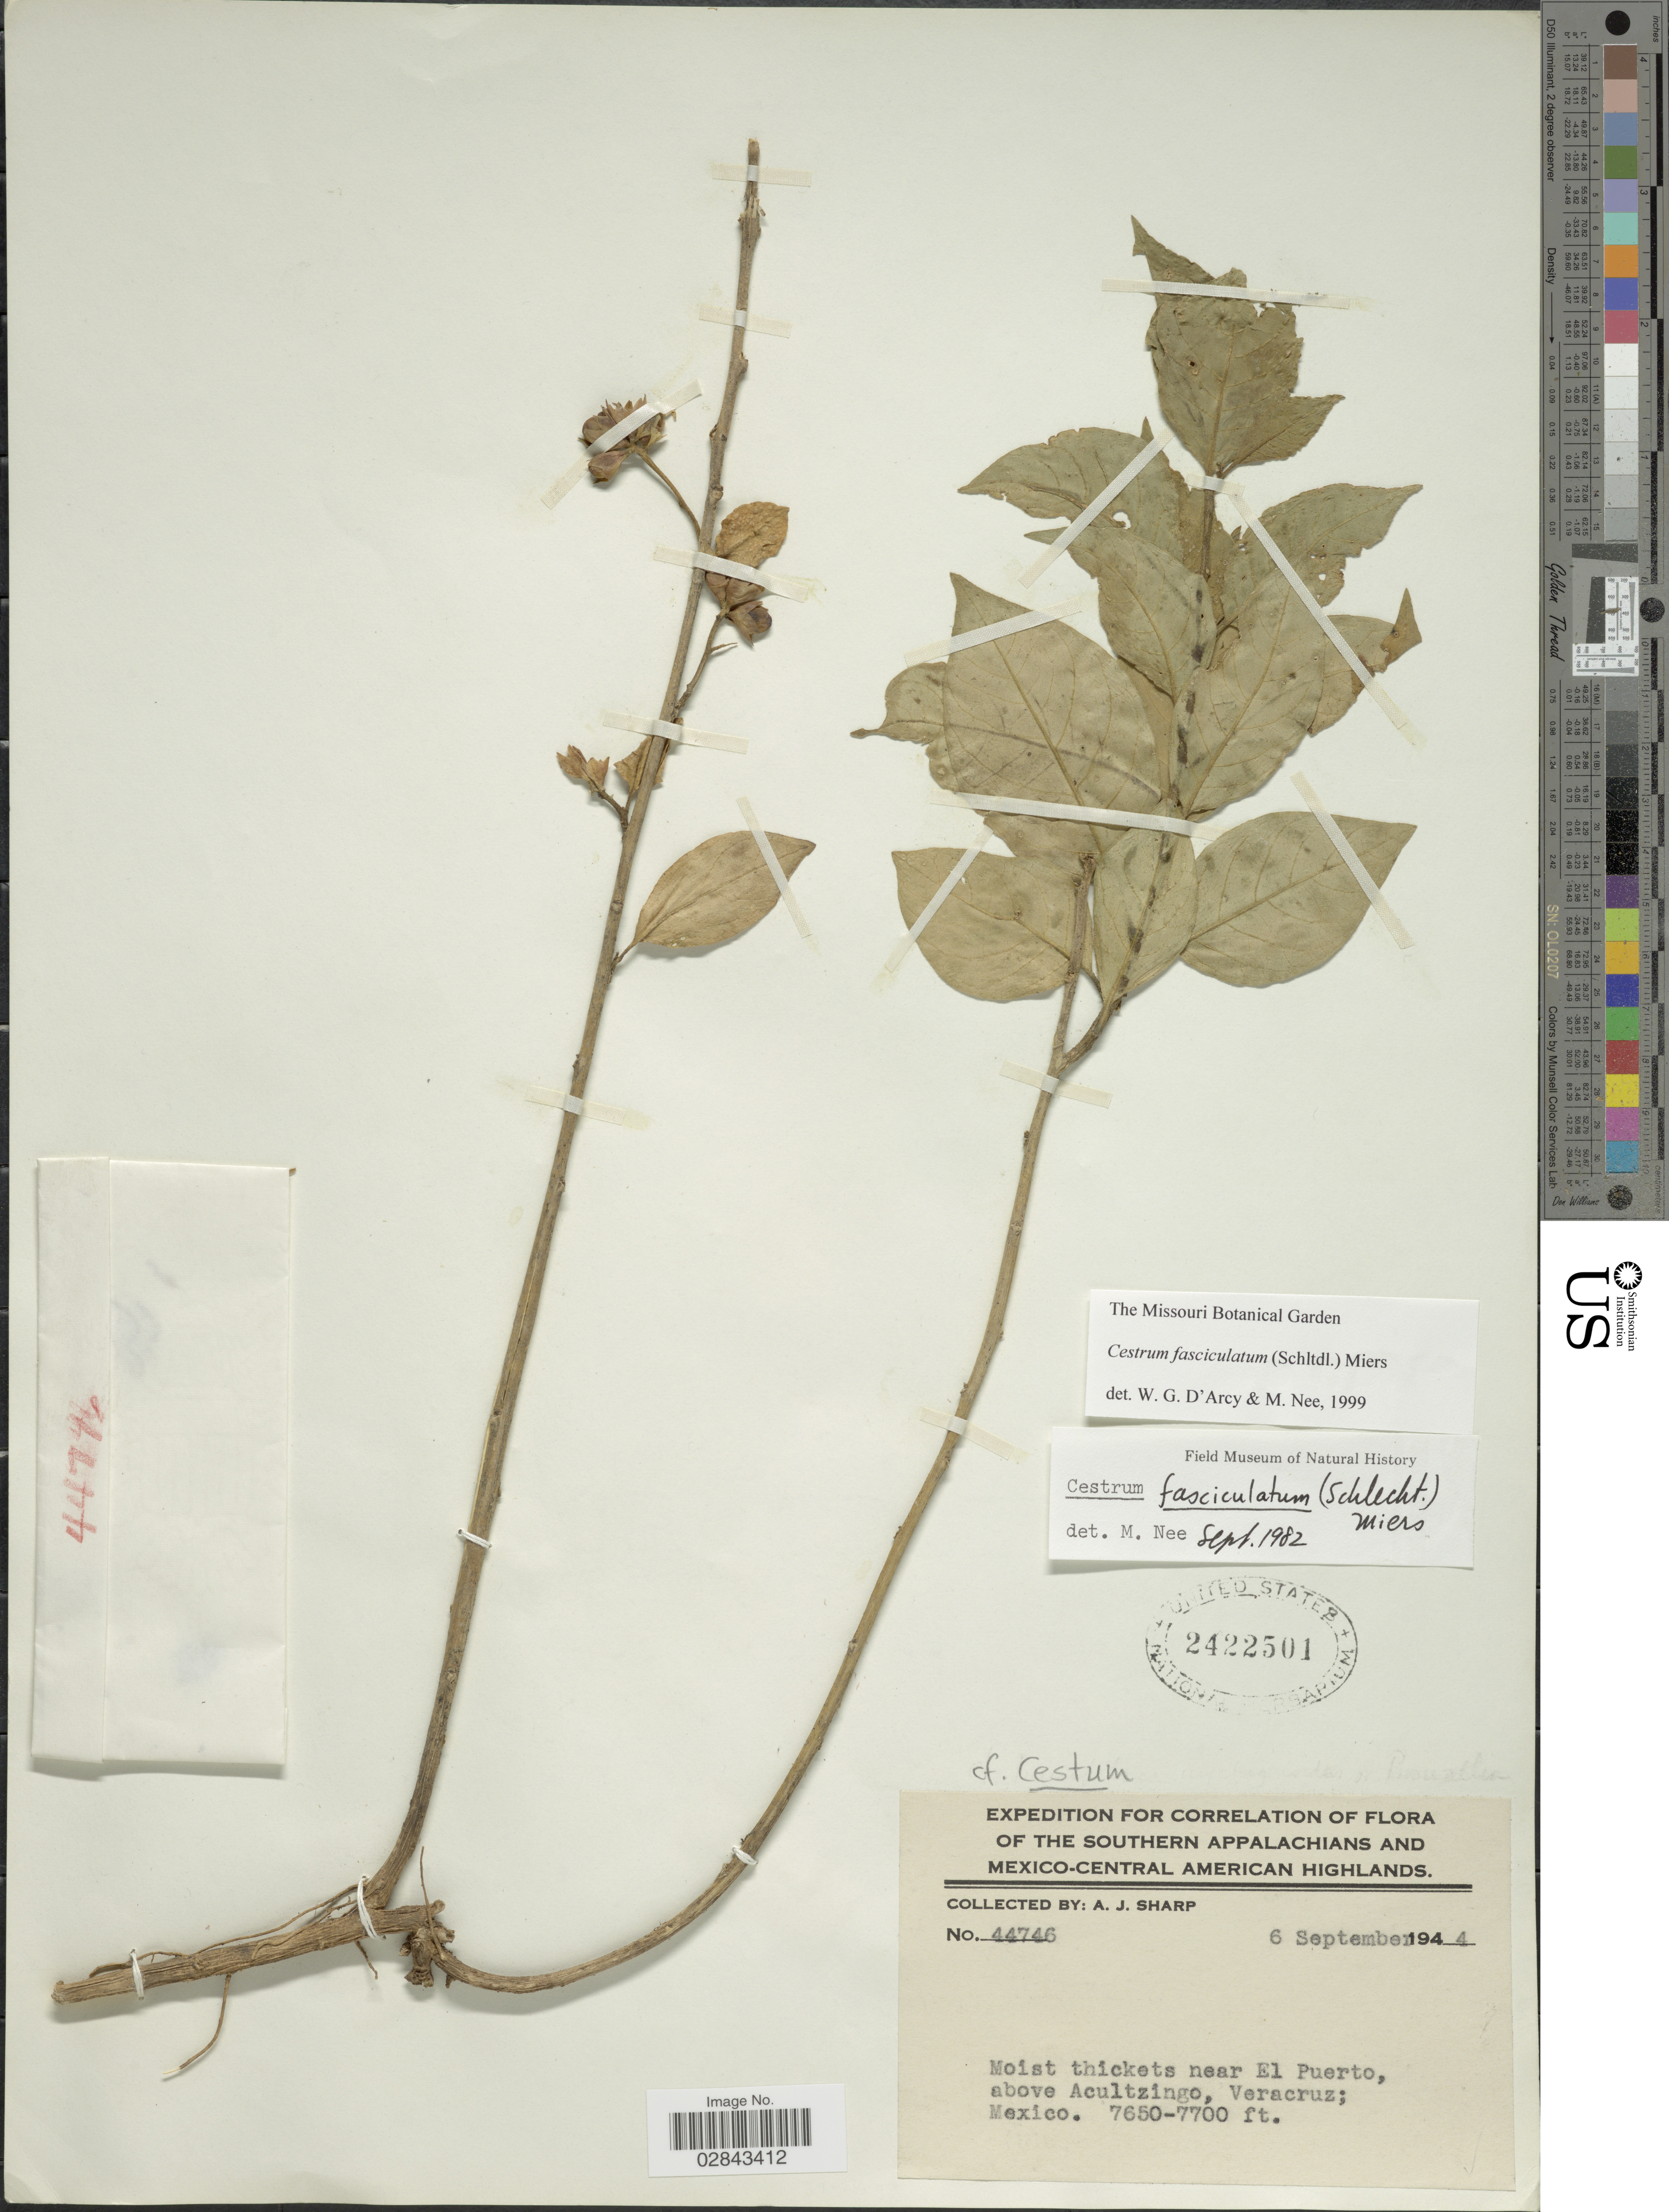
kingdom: Plantae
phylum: Tracheophyta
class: Magnoliopsida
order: Solanales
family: Solanaceae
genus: Cestrum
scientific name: Cestrum fasciculatum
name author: (Schltdl.) Miers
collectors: A. J. Sharp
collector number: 44746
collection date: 1944-09-06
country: Mexico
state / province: Veracruz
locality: Southern Appalachians and Mexico Highlands. Moist thickets near El Puerto, above Acultzingo, Veracruz.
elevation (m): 2332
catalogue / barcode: US 2422501